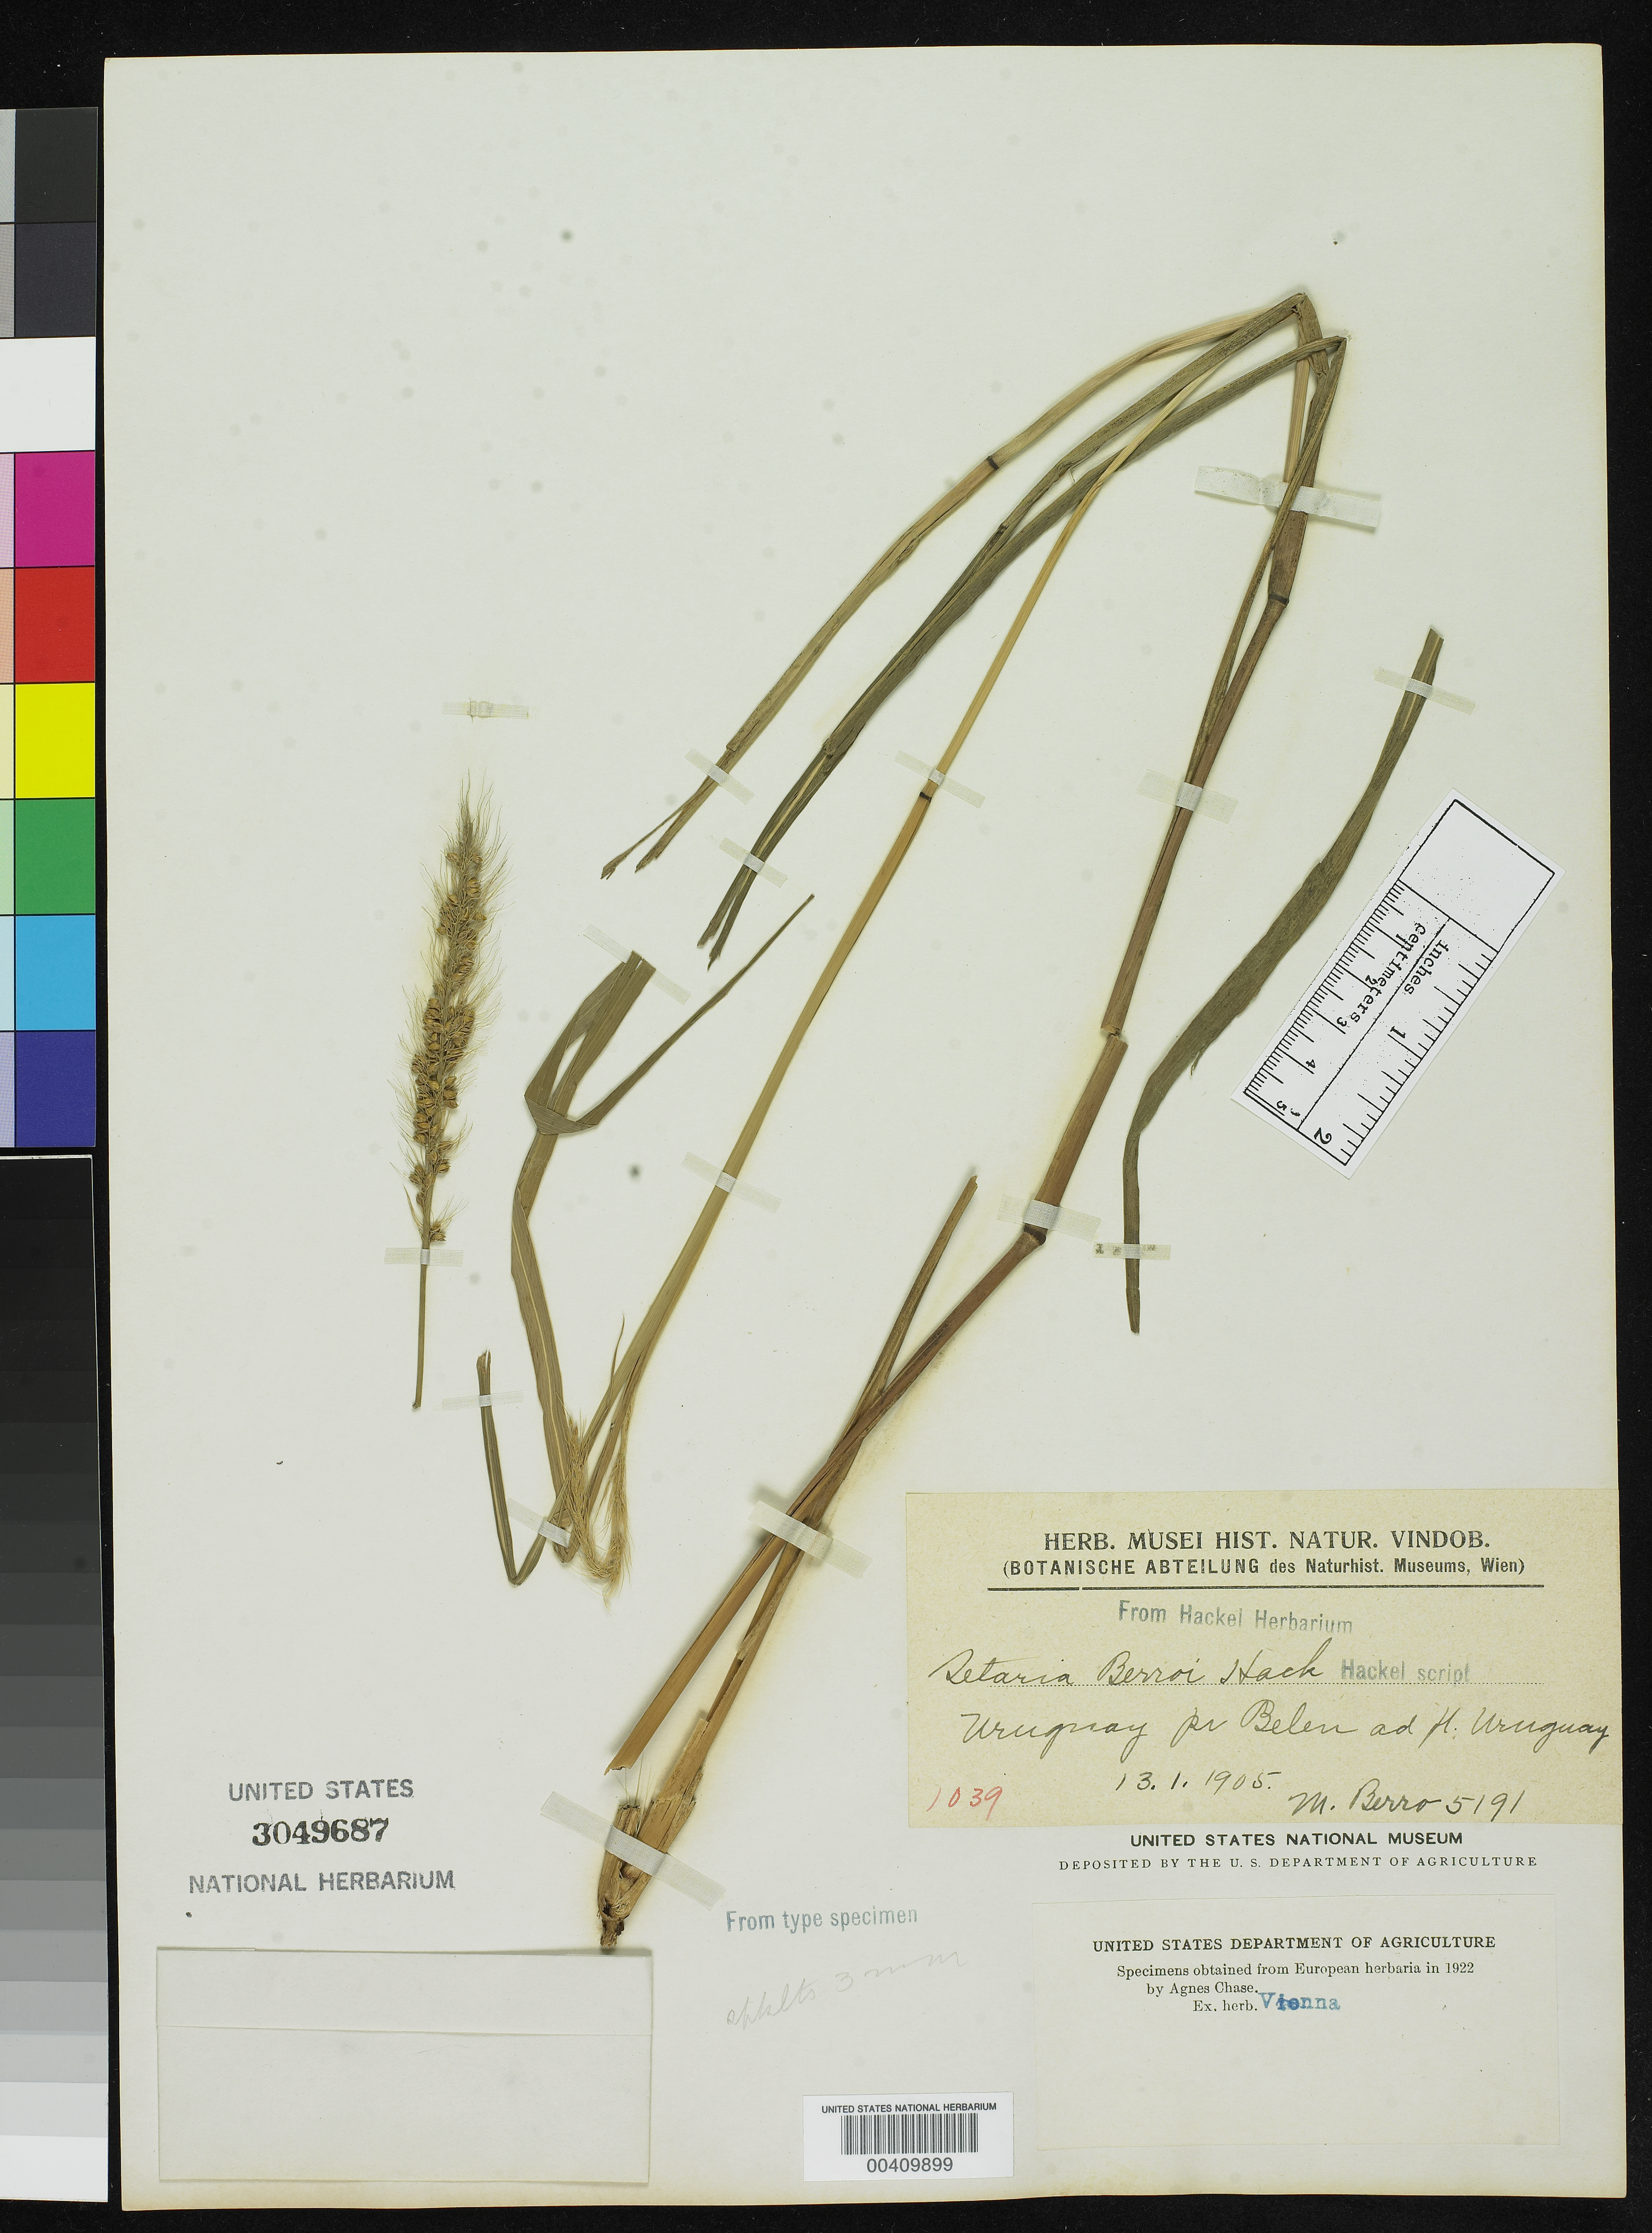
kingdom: Plantae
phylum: Tracheophyta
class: Liliopsida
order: Poales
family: Poaceae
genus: Setaria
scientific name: Setaria berroi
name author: Hack.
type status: Isotype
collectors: M. Berro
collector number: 5191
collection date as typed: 13 Jan 1905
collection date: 1905-01-13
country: Paraguay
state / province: Concepción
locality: Near Belen, Uruguay R.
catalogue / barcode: US 3049687